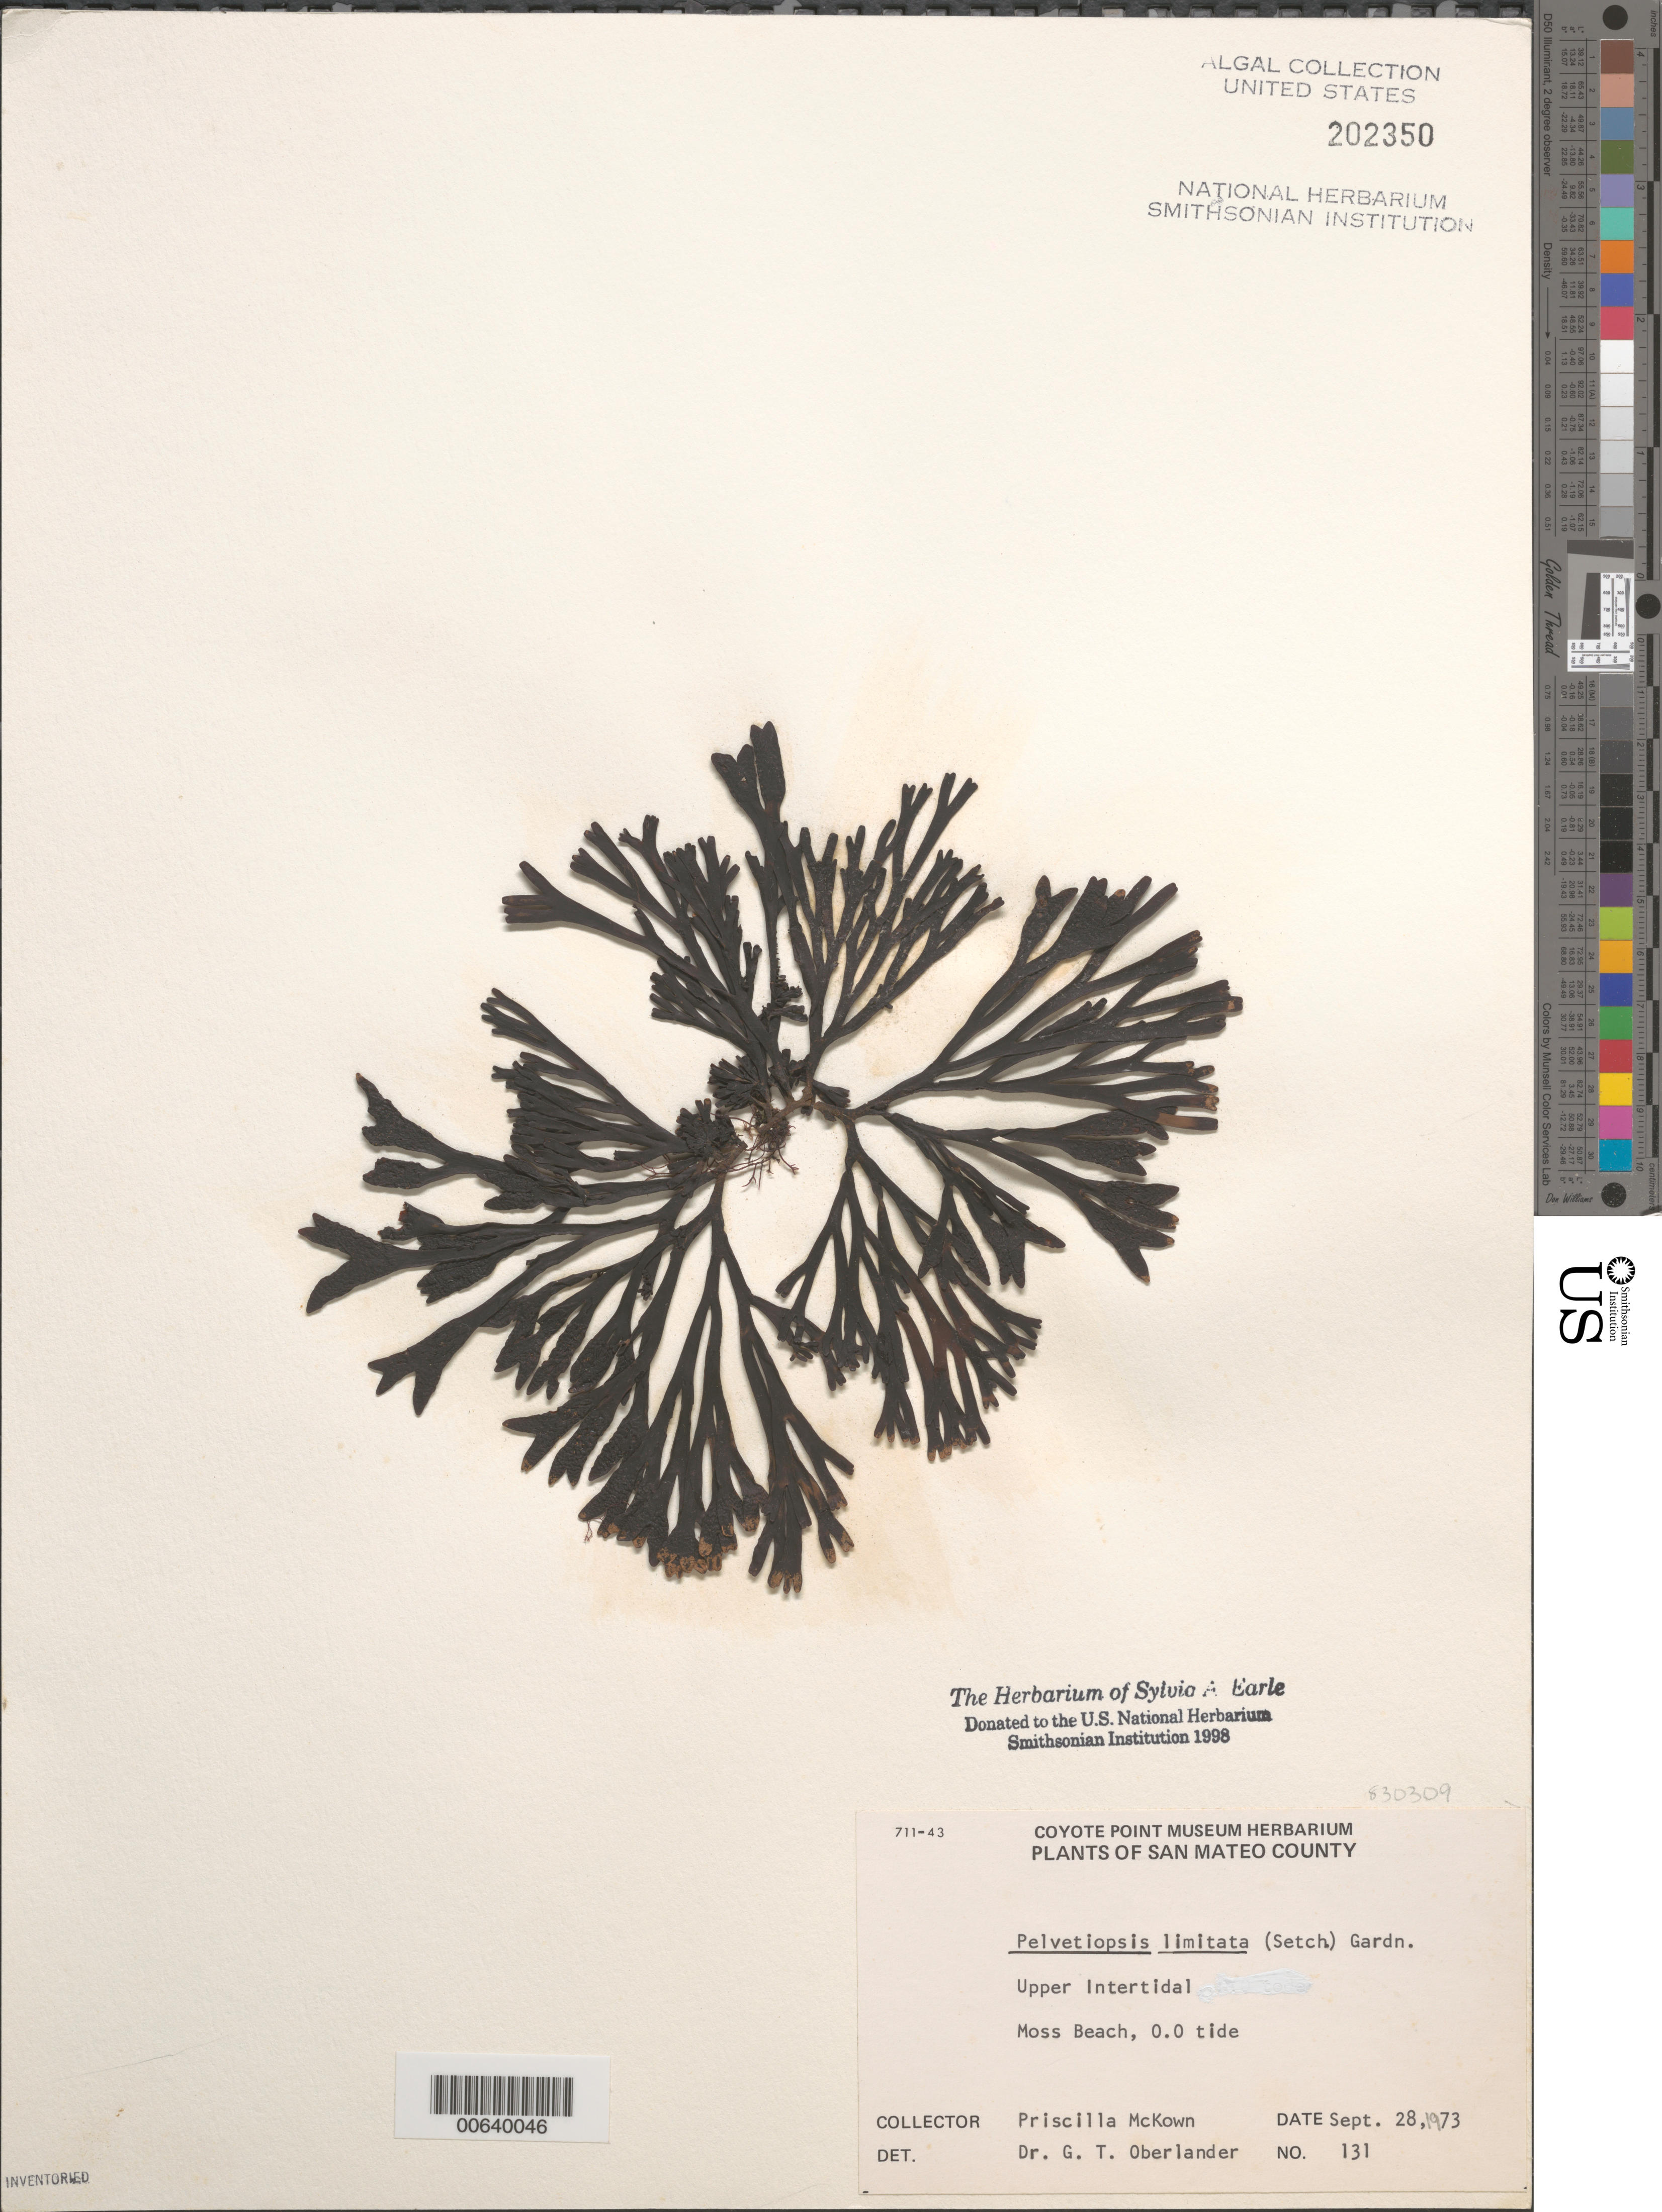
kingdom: Chromista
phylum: Ochrophyta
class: Phaeophyceae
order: Fucales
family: Fucaceae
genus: Pelvetiopsis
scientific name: Pelvetiopsis limitata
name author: N.L. Gardner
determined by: Oberlander, G. T.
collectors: P. McKown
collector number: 131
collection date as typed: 28 Sep 1973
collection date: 1973-09-28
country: United States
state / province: California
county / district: San Mateo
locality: Moss Beach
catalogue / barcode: US 202350